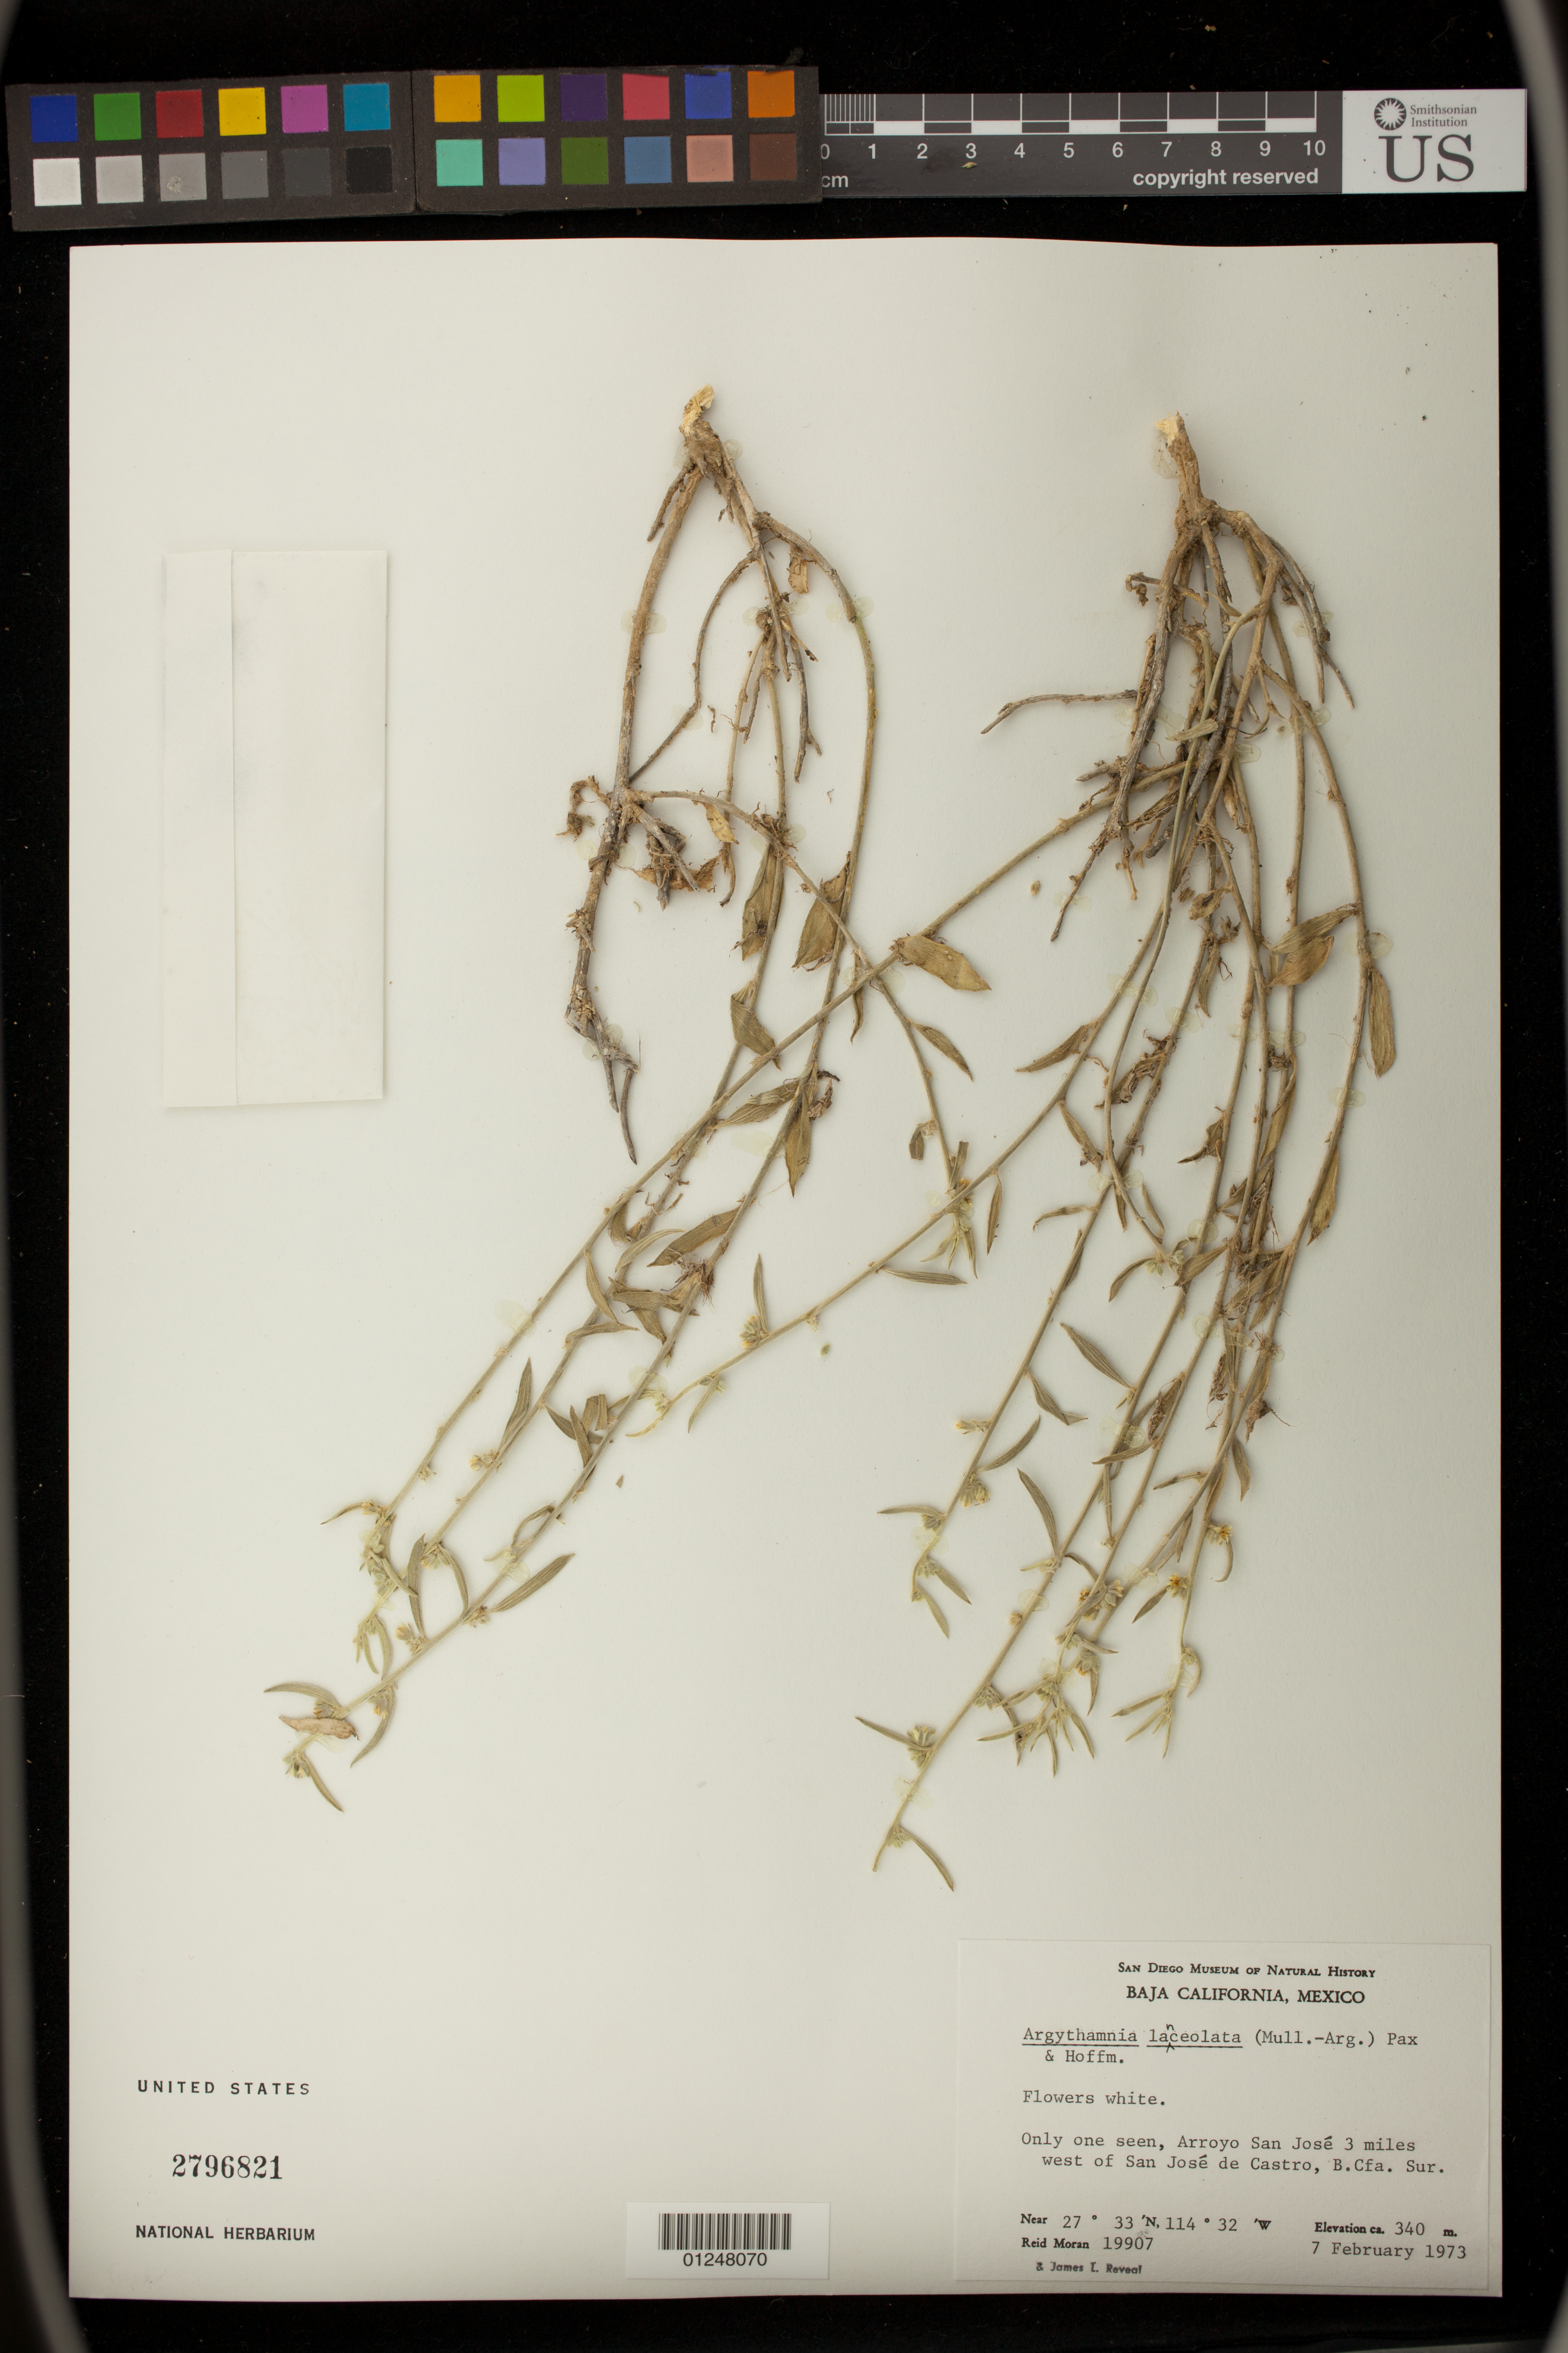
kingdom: Plantae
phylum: Tracheophyta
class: Magnoliopsida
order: Malpighiales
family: Euphorbiaceae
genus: Argythamnia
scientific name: Argythamnia lanceolata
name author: (Benth.) Müll. Arg.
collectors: R. Moran & J. L. Reveal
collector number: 19907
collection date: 1973-02-07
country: Mexico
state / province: Baja California Sur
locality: Arroyo San Jose 3 miles west of San Jose de Castro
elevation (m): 340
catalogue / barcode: US 2796821